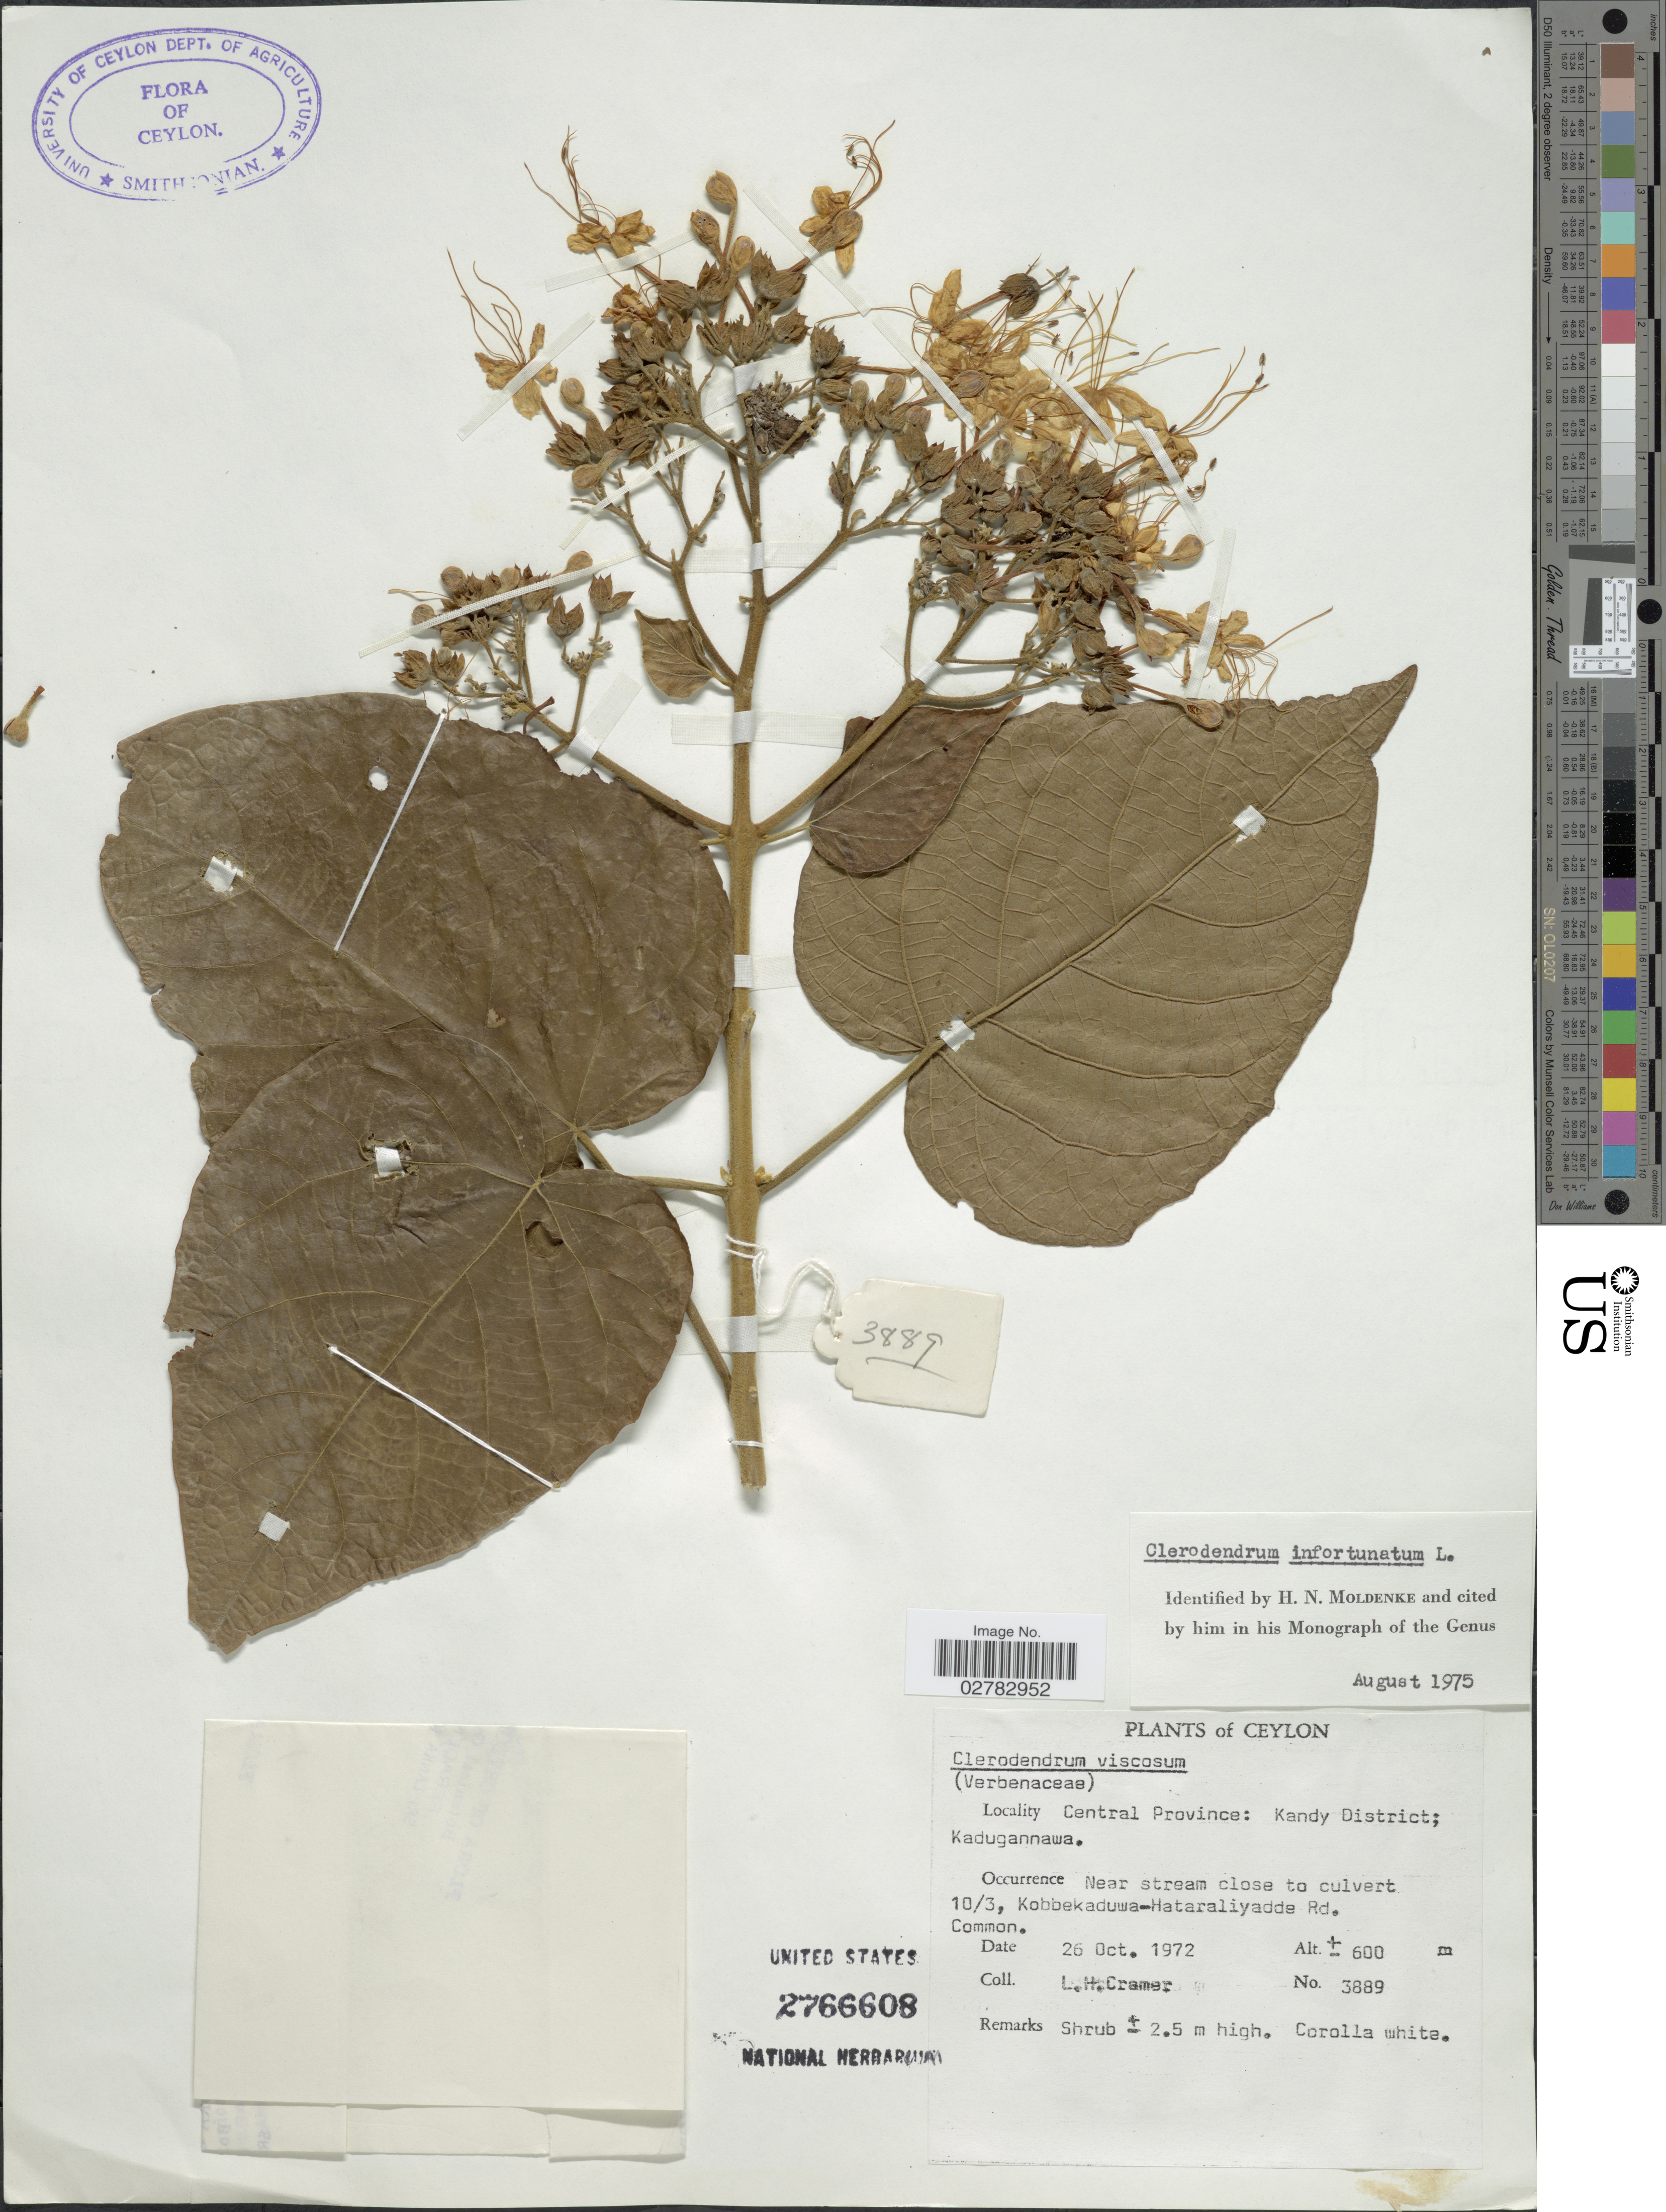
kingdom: Plantae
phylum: Tracheophyta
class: Magnoliopsida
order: Lamiales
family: Lamiaceae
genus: Clerodendrum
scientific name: Clerodendrum infortunatum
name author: L.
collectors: L. H. Cramer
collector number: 3889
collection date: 1972-10-26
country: Sri Lanka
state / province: Central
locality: Kandy District; Kadugannawa. Near stream close to culvert 10/3, Kobbeladuwa-Hataraliyadde Rd.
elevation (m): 600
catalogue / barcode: US 2766608